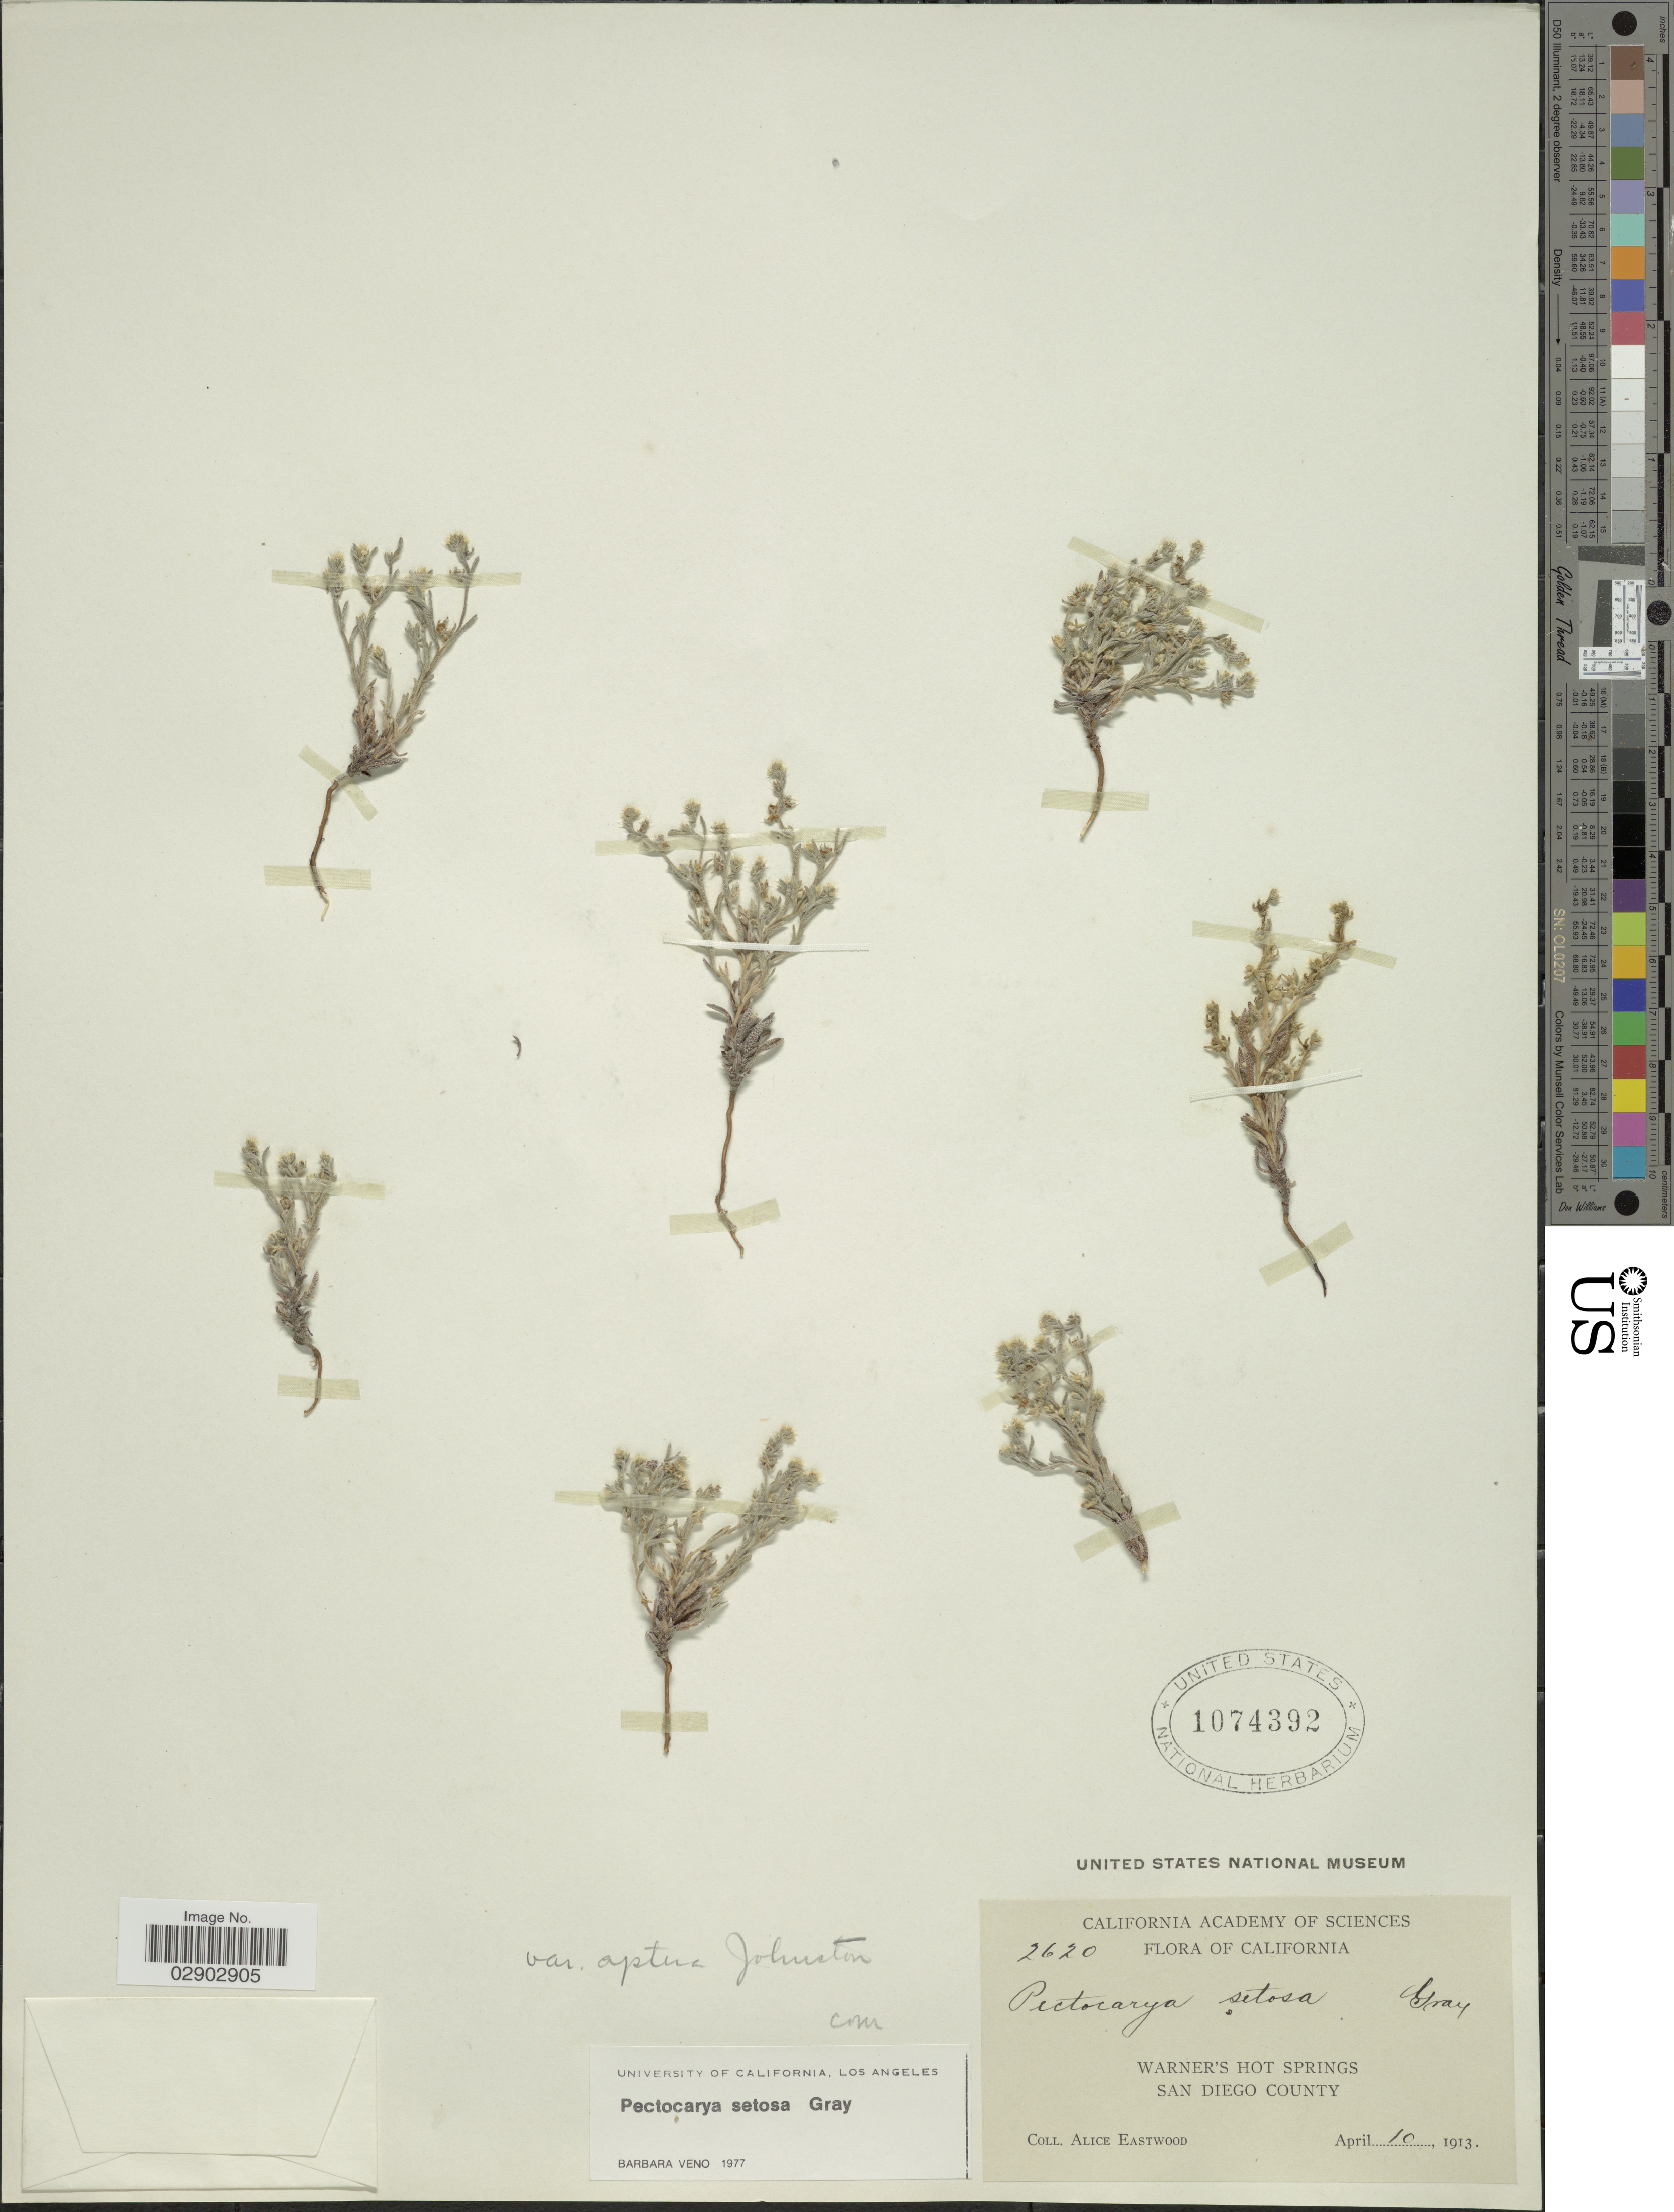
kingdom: Plantae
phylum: Tracheophyta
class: Magnoliopsida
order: Boraginales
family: Boraginaceae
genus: Pectocarya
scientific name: Pectocarya setosa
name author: A. Gray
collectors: A. Eastwood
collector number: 2620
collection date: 1913-04-10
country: United States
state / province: California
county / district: San Diego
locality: Warner's Hot Springs. San Diego County.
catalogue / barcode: US 1074392